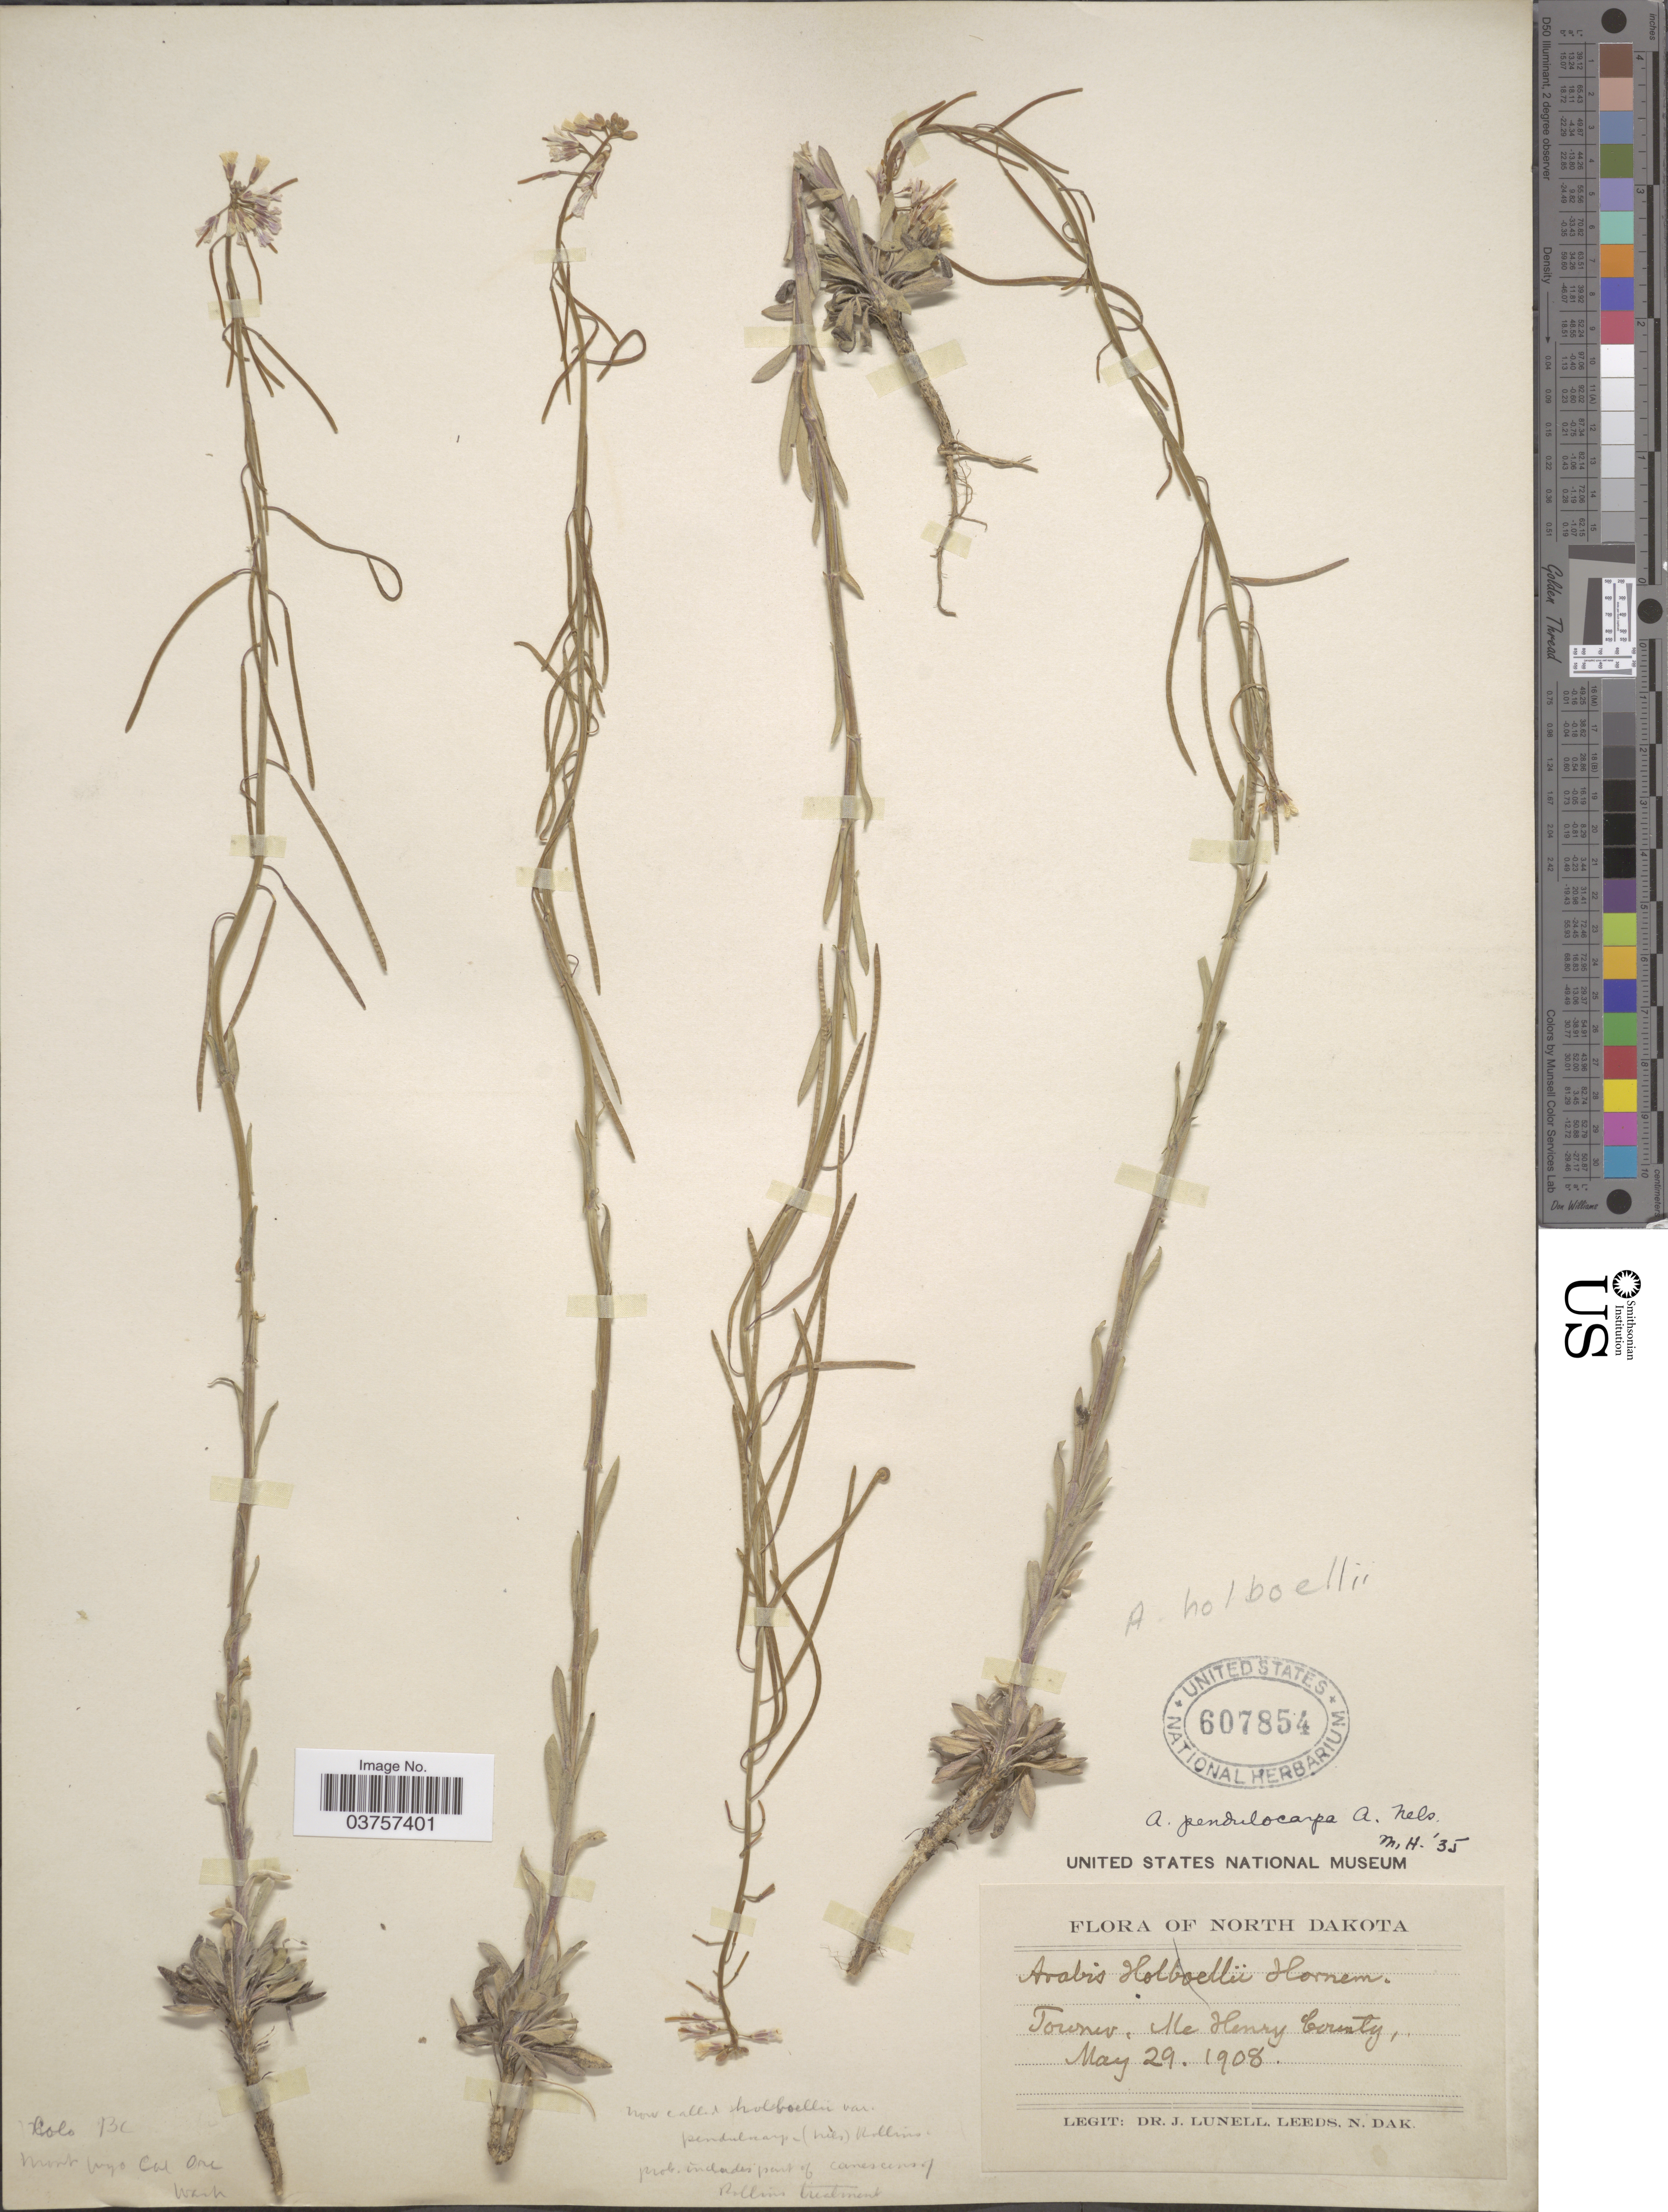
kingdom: Plantae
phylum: Tracheophyta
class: Magnoliopsida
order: Brassicales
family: Brassicaceae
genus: Arabis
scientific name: Arabis holboellii var. pendulocarpa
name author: (A. Nelson) Rollins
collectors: J. Lunell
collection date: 1908-05-29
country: United States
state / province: North Dakota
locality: Towner, Mc Henry County.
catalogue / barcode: US 607854